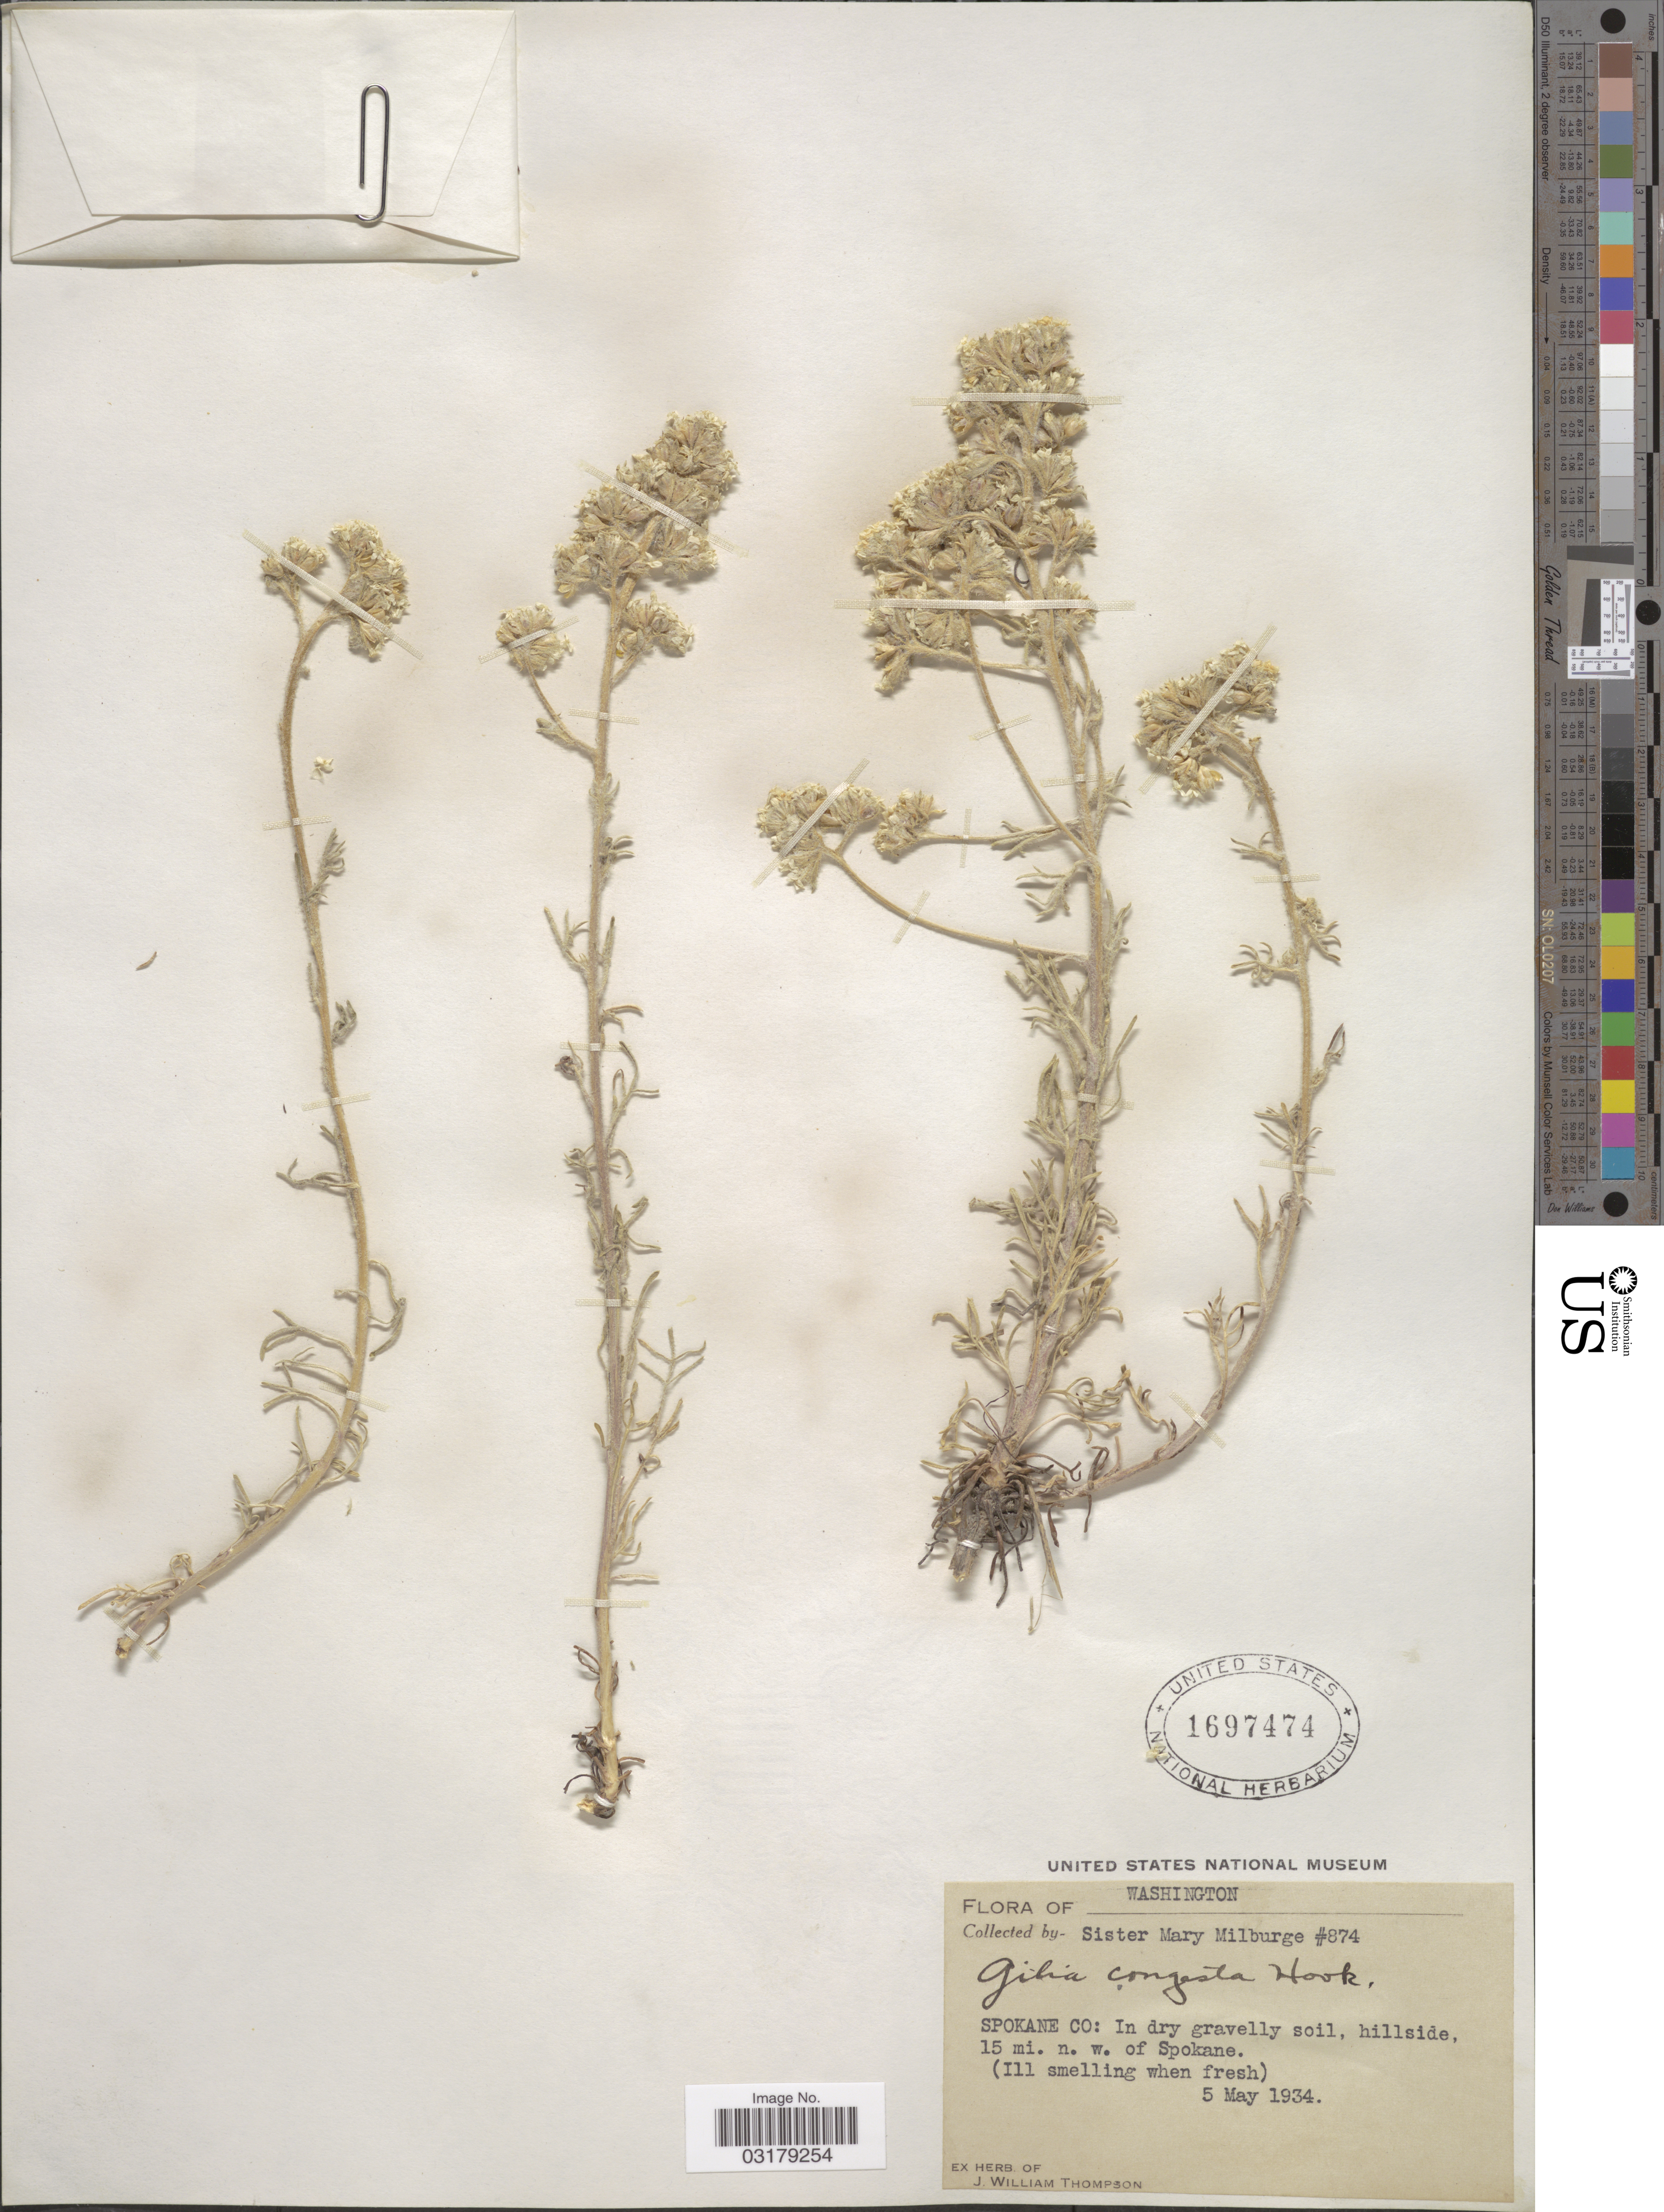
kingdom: Plantae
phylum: Tracheophyta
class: Magnoliopsida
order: Ericales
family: Polemoniaceae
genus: Ipomopsis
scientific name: Ipomopsis congesta subsp. congesta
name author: (Hook.) V.E. Grant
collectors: S. Milburge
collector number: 874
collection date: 1934-05-05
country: United States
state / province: Washington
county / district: SPOKANE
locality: SPOKANE CO: In dry gravelly soil, hillside, 15 mi. n. w. of Spokane.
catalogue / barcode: US 1697474